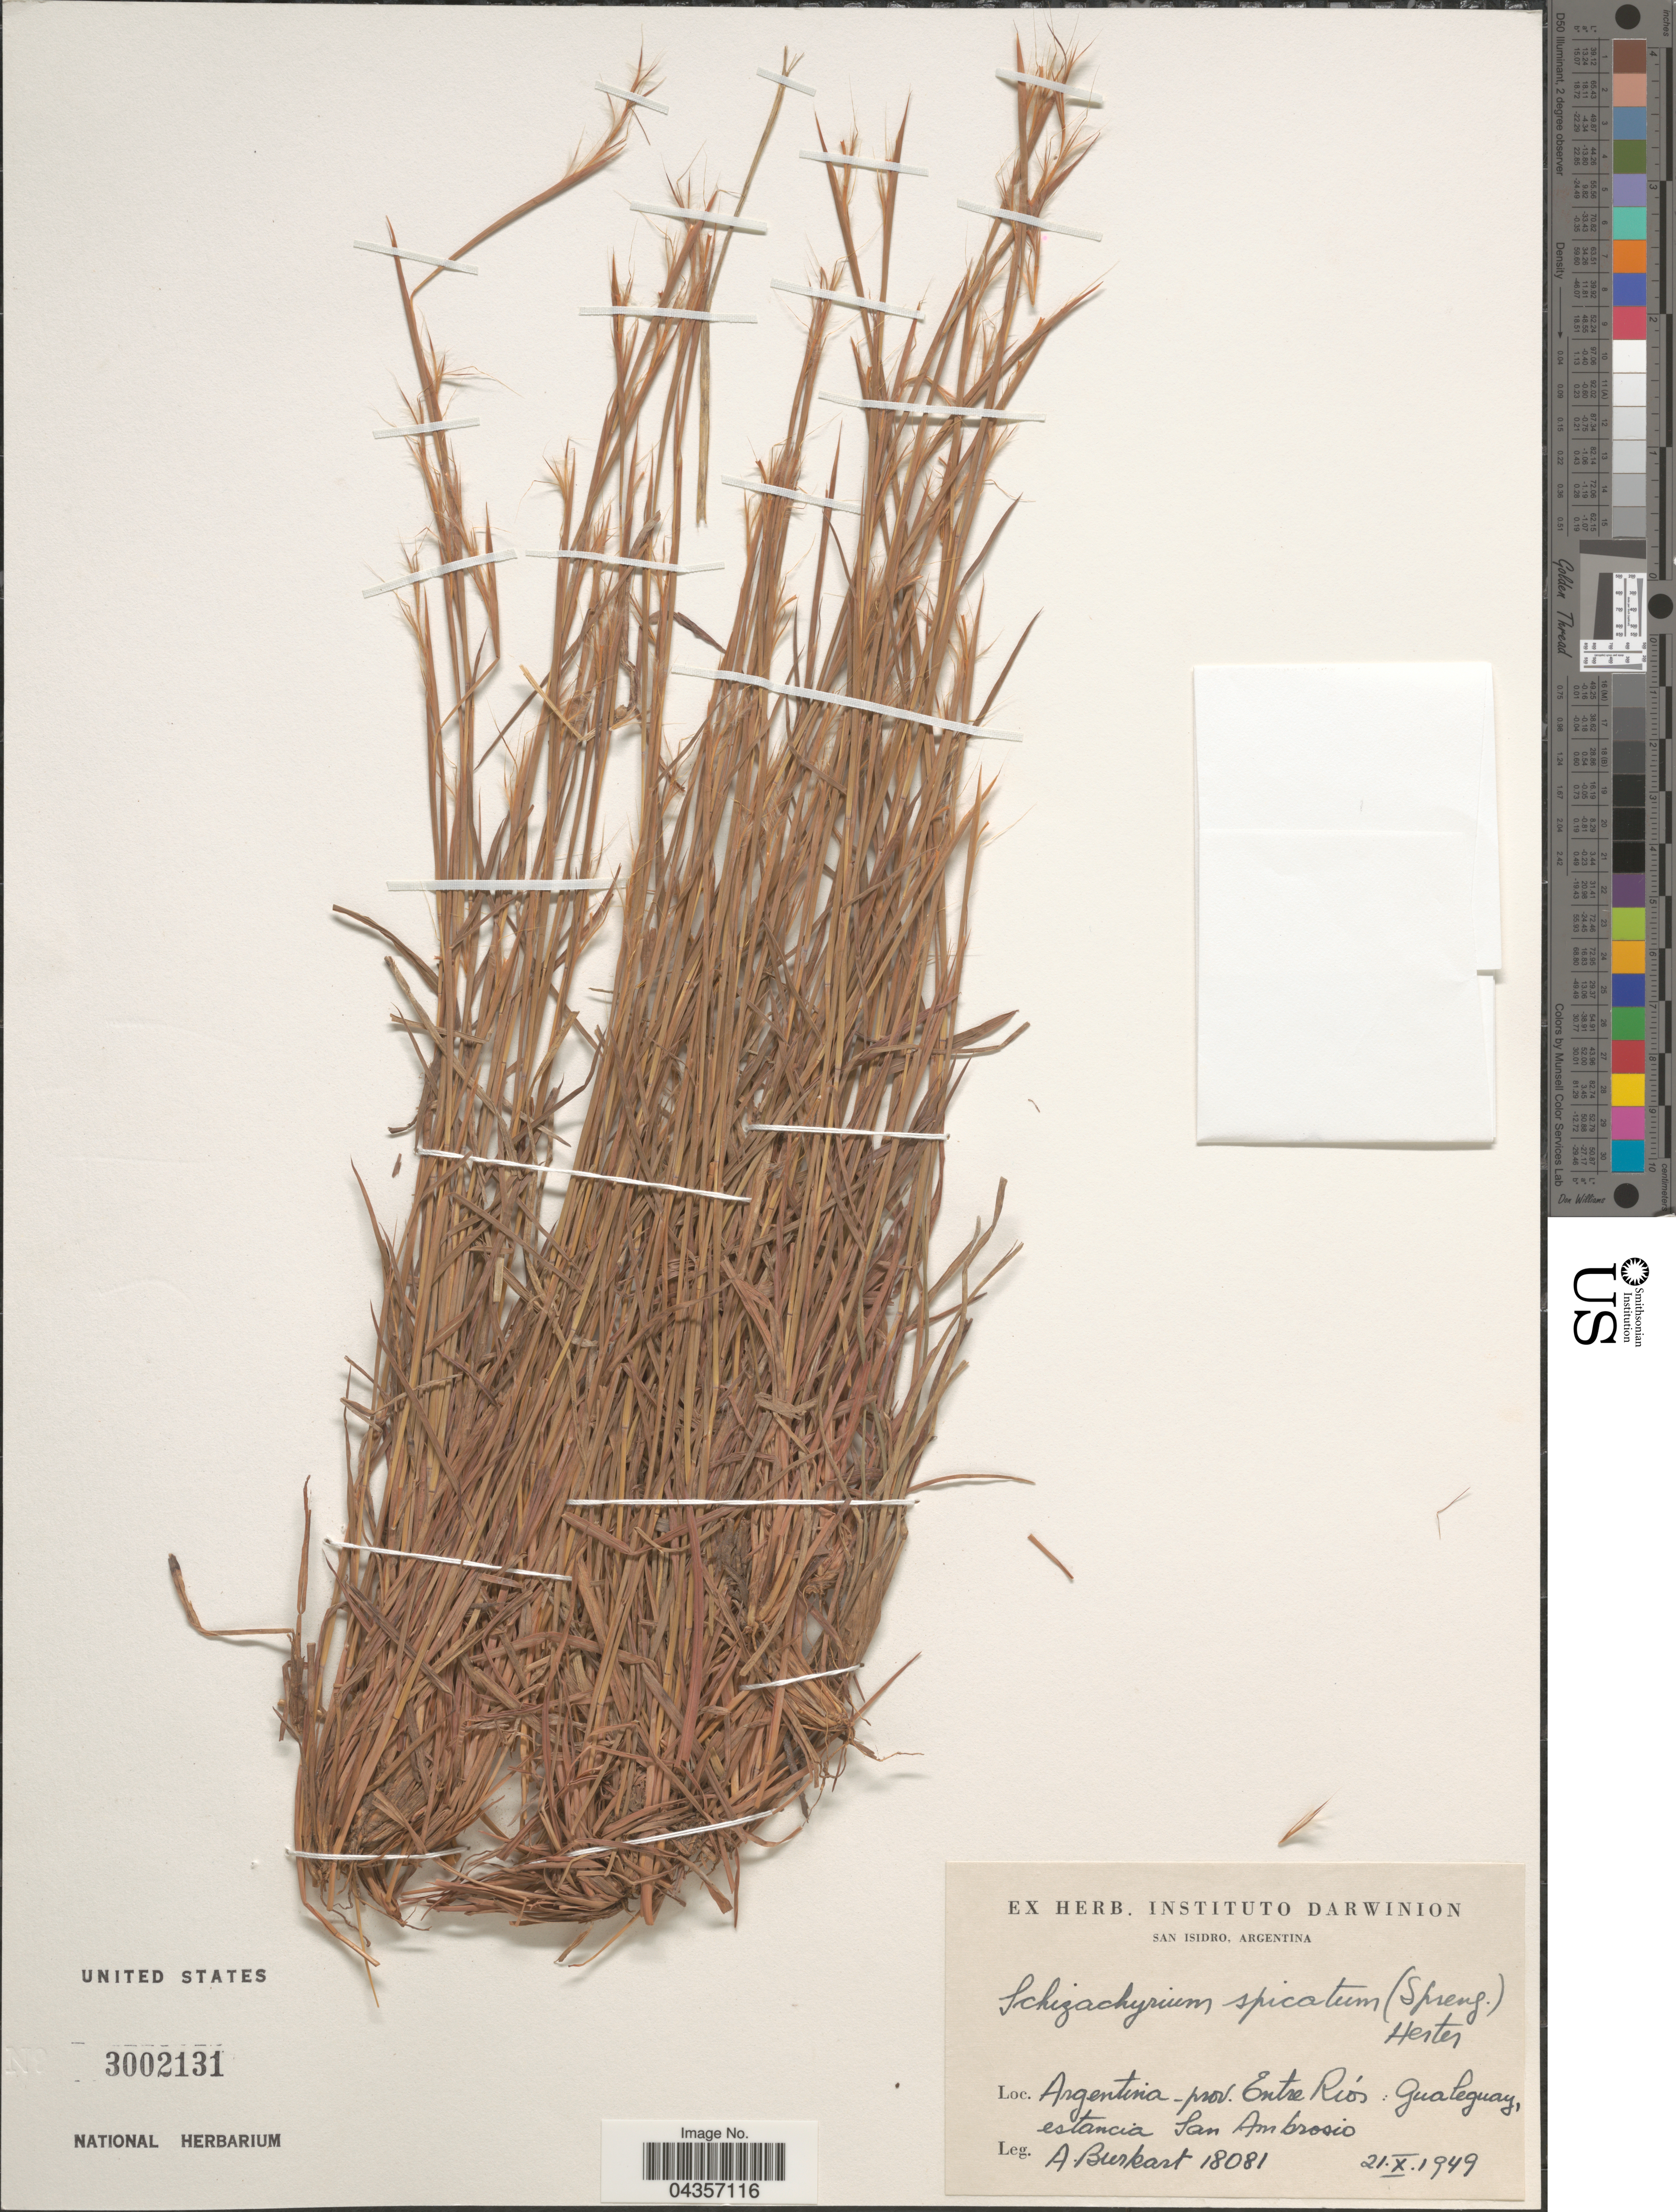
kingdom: Plantae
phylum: Tracheophyta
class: Liliopsida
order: Poales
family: Poaceae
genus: Schizachyrium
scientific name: Schizachyrium spicatum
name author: (Spreng.) Wipff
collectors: A. E. Burkart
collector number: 18081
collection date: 1949-10-21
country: Argentina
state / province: Entre Rios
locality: Gualeguay, estancia San Ambrosio.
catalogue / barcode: US 3002131